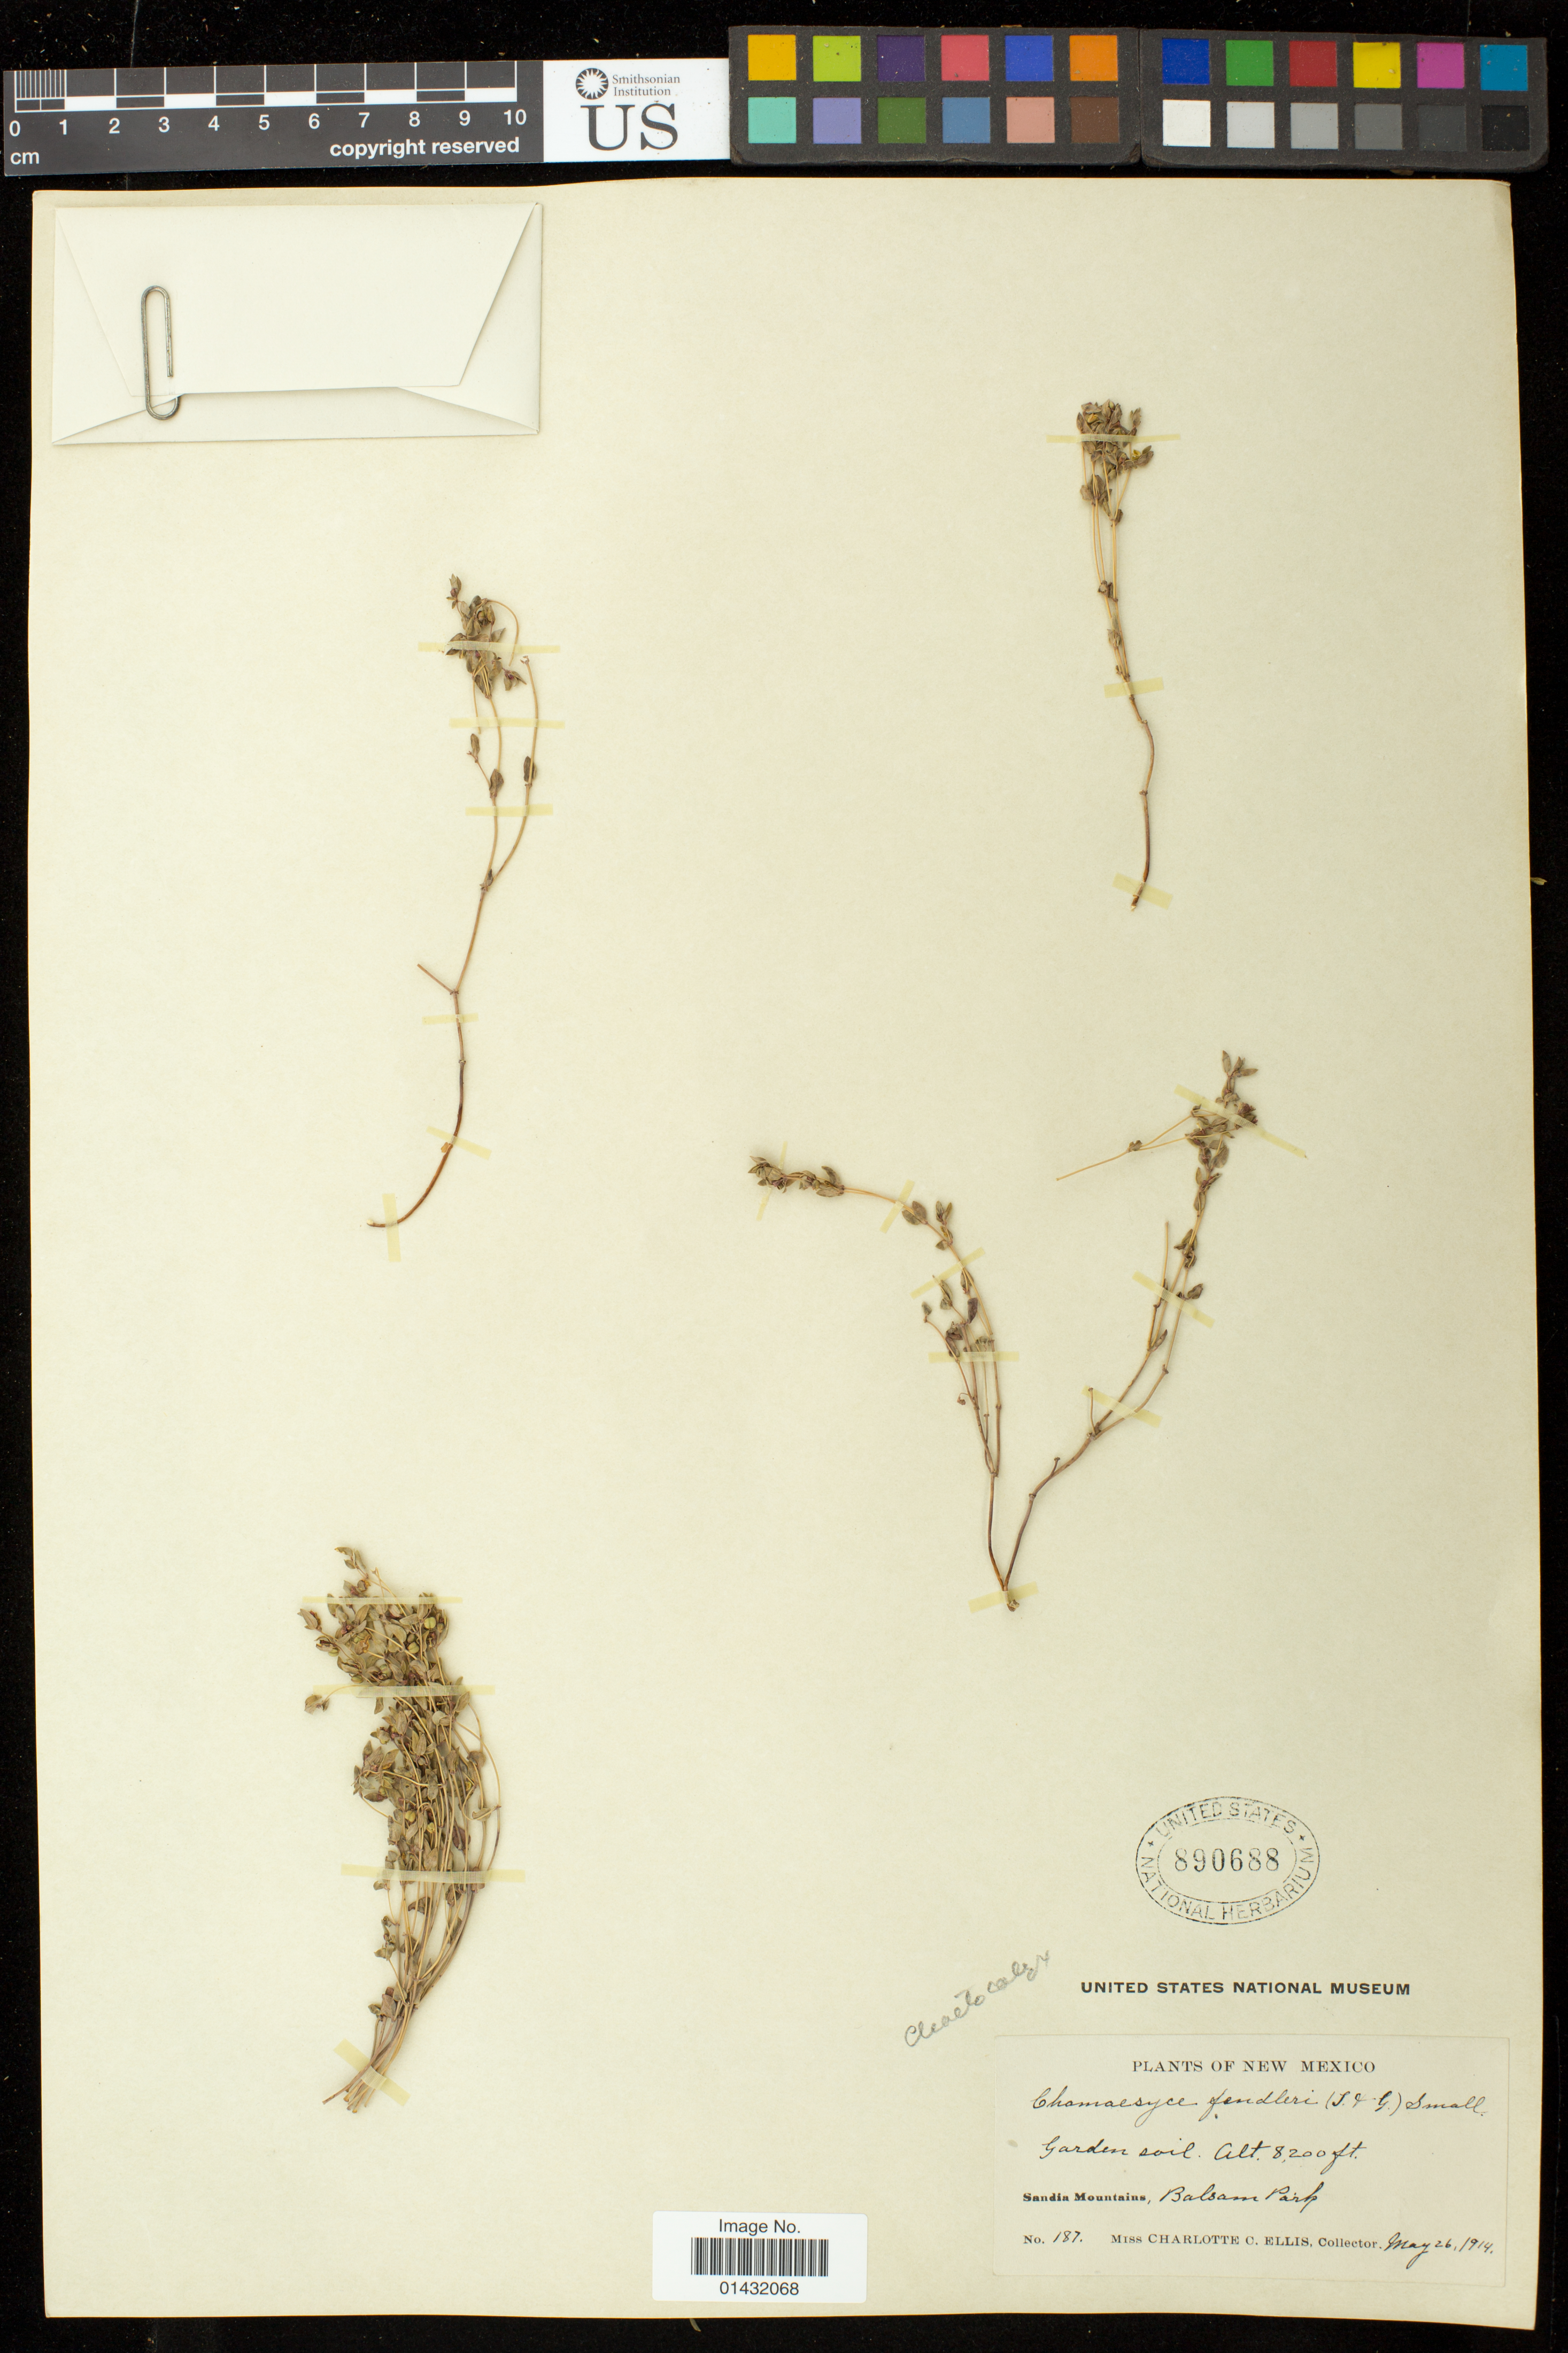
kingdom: Plantae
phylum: Tracheophyta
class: Magnoliopsida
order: Malpighiales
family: Euphorbiaceae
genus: Euphorbia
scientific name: Euphorbia chaetocalyx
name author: Tidestr.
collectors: C. C. Ellis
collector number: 187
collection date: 1914-05-26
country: United States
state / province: New Mexico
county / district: Bernalillo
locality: Sandia Mountains, Balsam Park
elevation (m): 2499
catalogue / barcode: US 890688